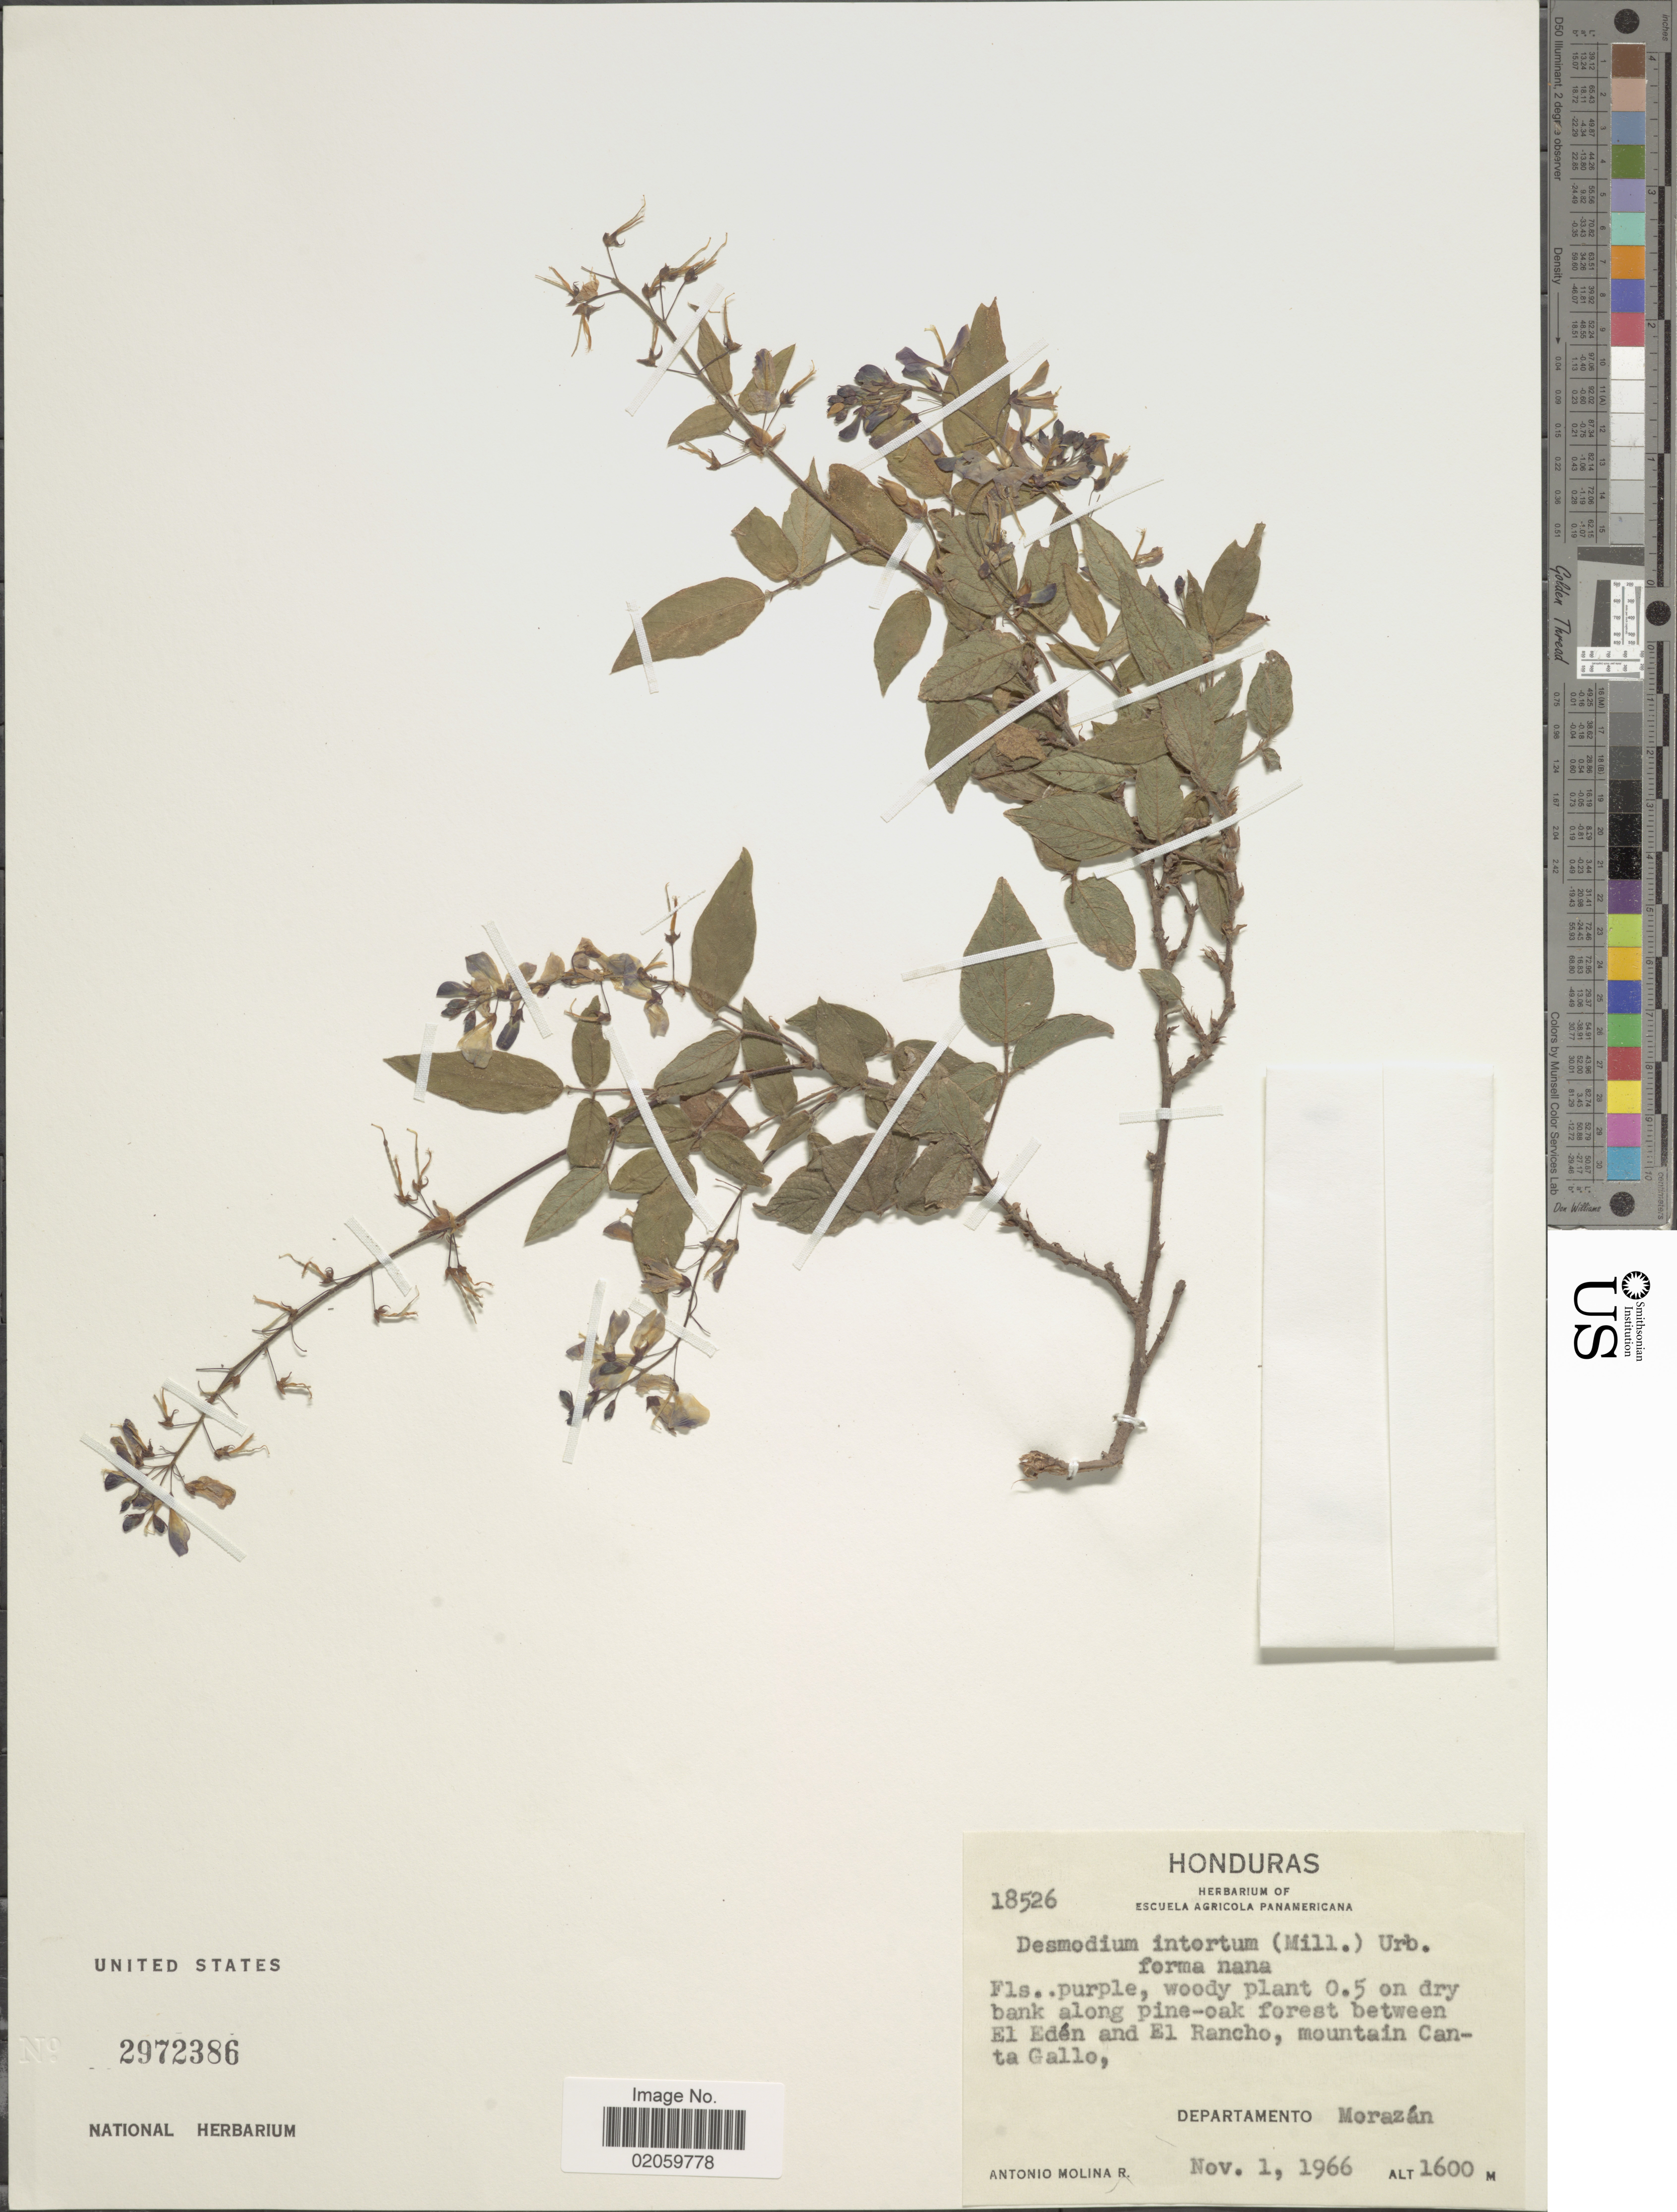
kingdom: Plantae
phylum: Tracheophyta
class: Magnoliopsida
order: Fabales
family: Fabaceae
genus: Desmodium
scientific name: Desmodium intortum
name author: (Mill.) Urb.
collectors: A. Molina R.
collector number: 18526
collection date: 1966-11-01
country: Honduras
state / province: Fco. Morazán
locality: Forest between El Eden and El Rancho, mountain Cata Gallo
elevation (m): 1600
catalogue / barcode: US 2972386